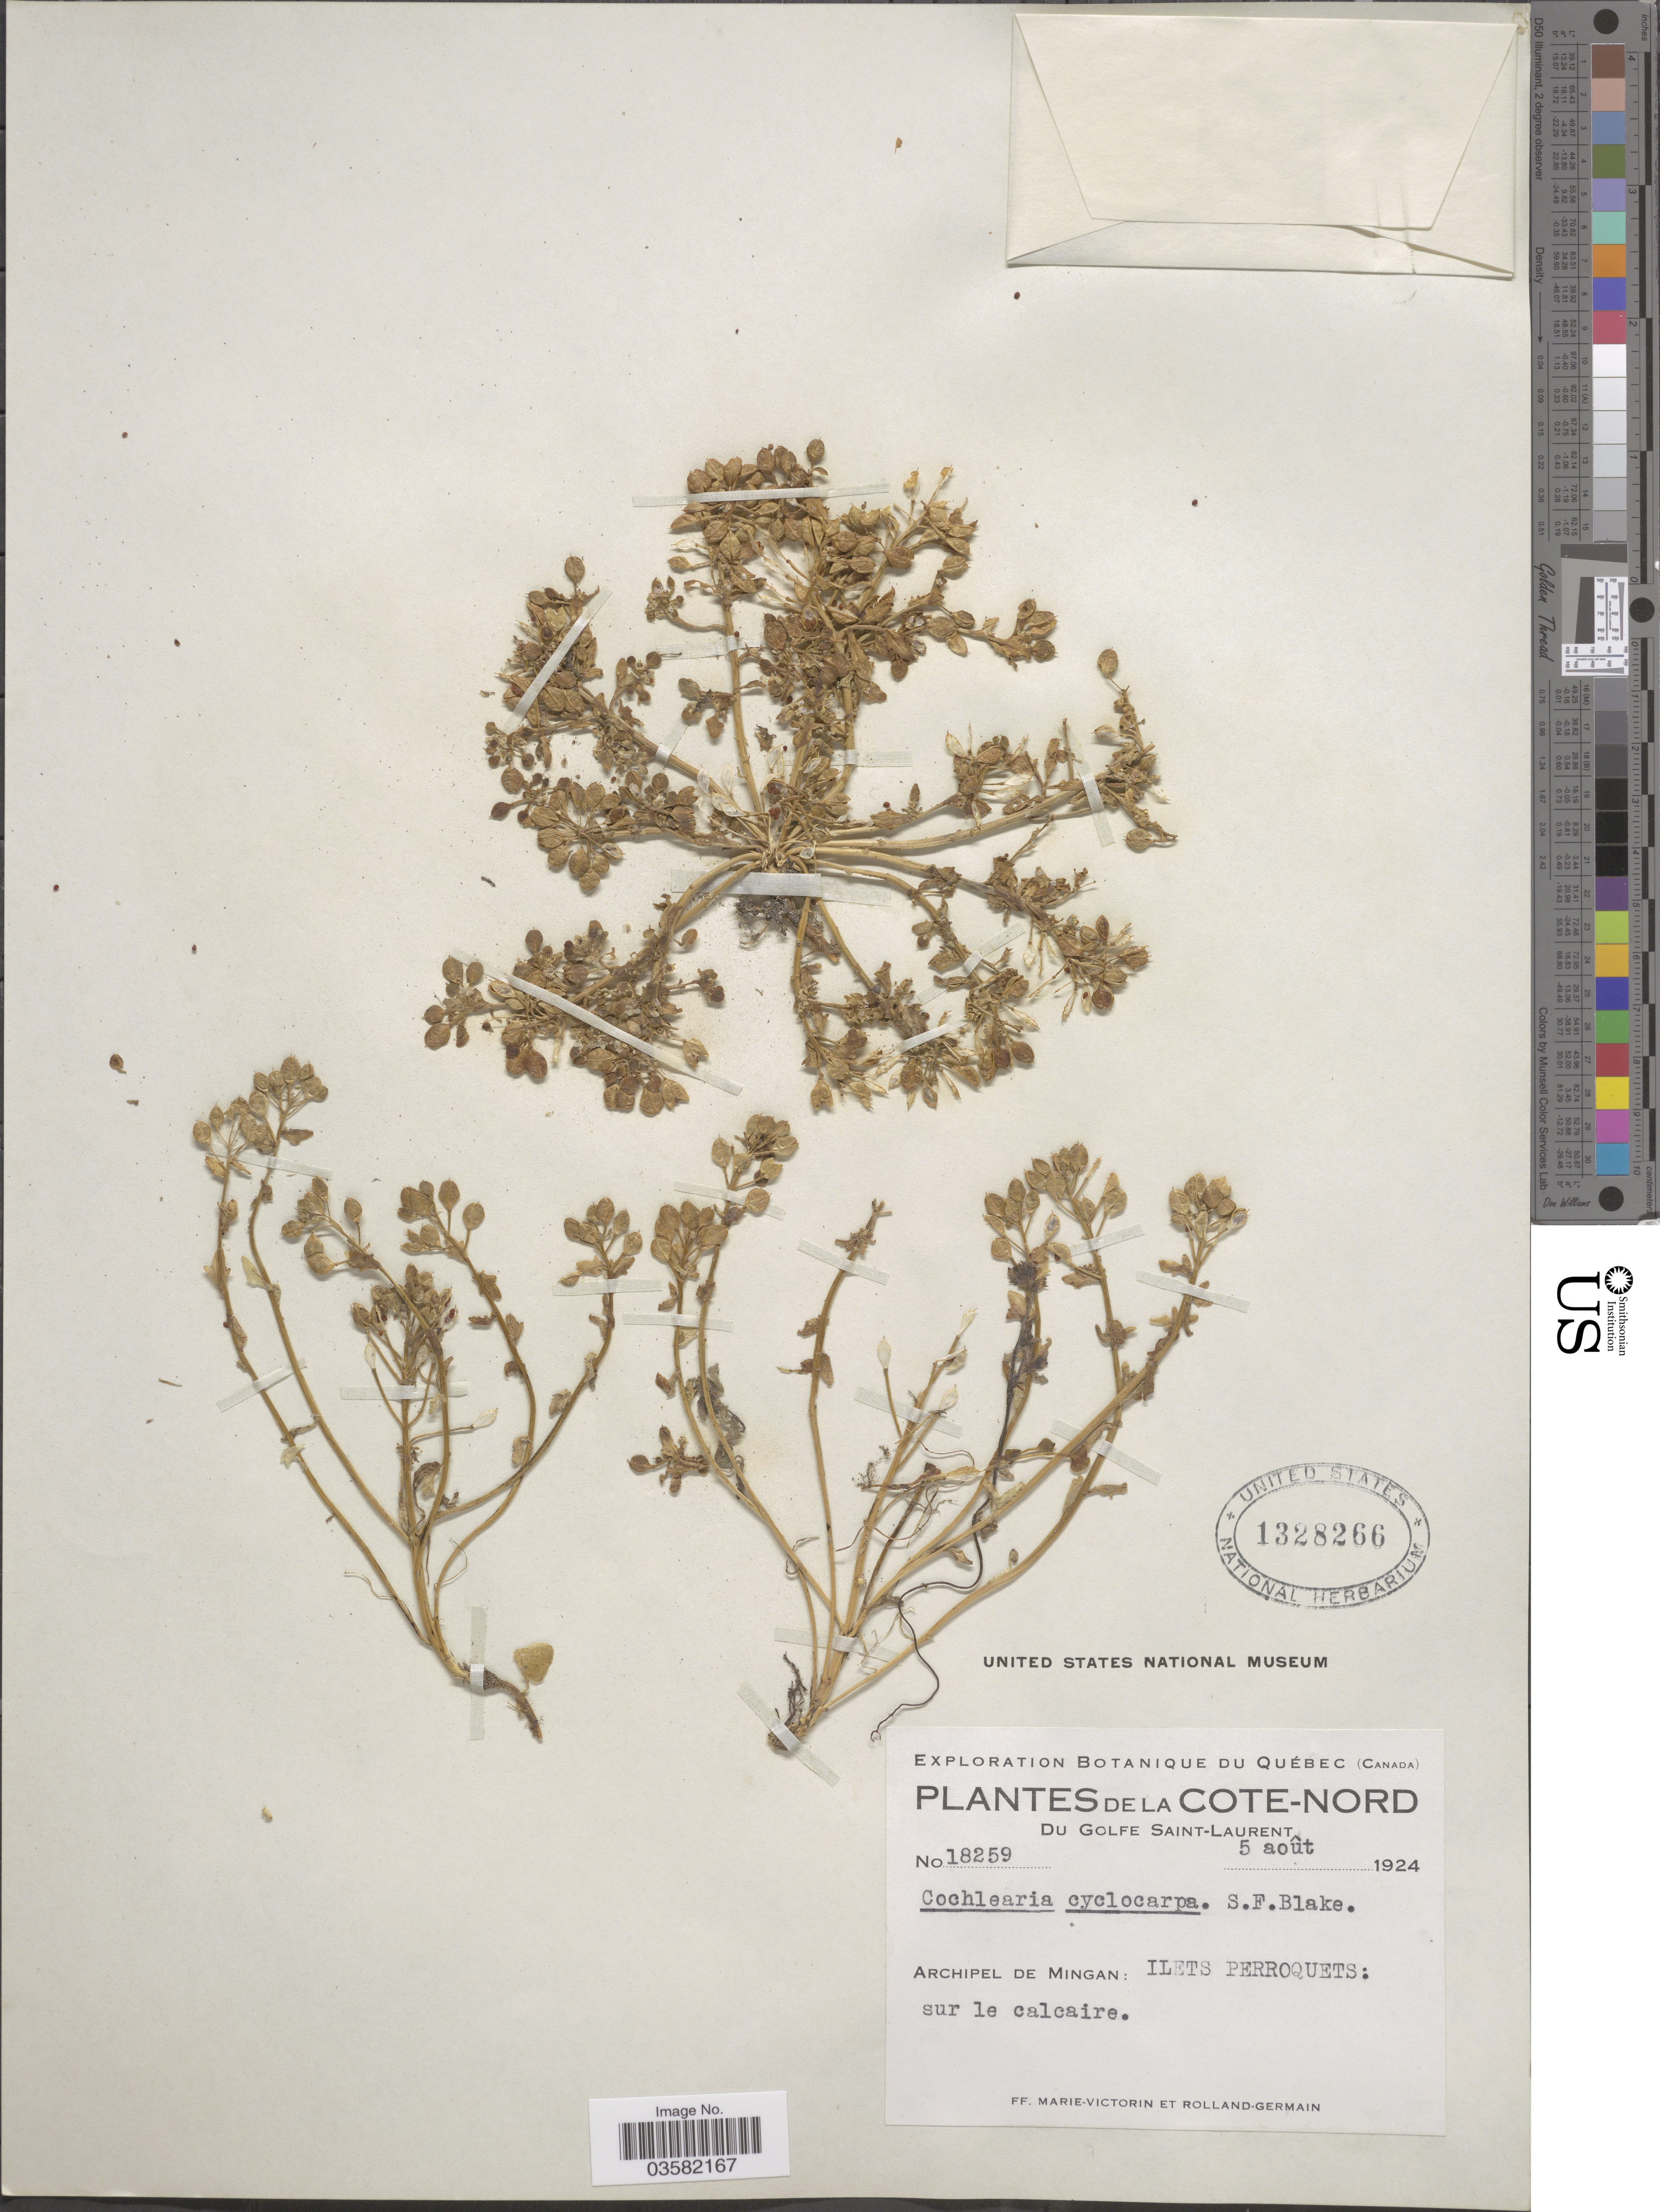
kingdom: Plantae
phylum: Tracheophyta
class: Magnoliopsida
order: Brassicales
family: Brassicaceae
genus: Cochlearia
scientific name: Cochlearia cyclocarpa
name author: S.F. Blake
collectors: F. Marie-Victorin & Rolland-Germain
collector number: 18259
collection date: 1924-08-05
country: Canada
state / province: Quebec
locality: La Cote-Nord. Du Golfe Saint-Laurent. Archipel de Mingan: Ilets Perroquets sur le calcaire.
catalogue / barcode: US 1328266